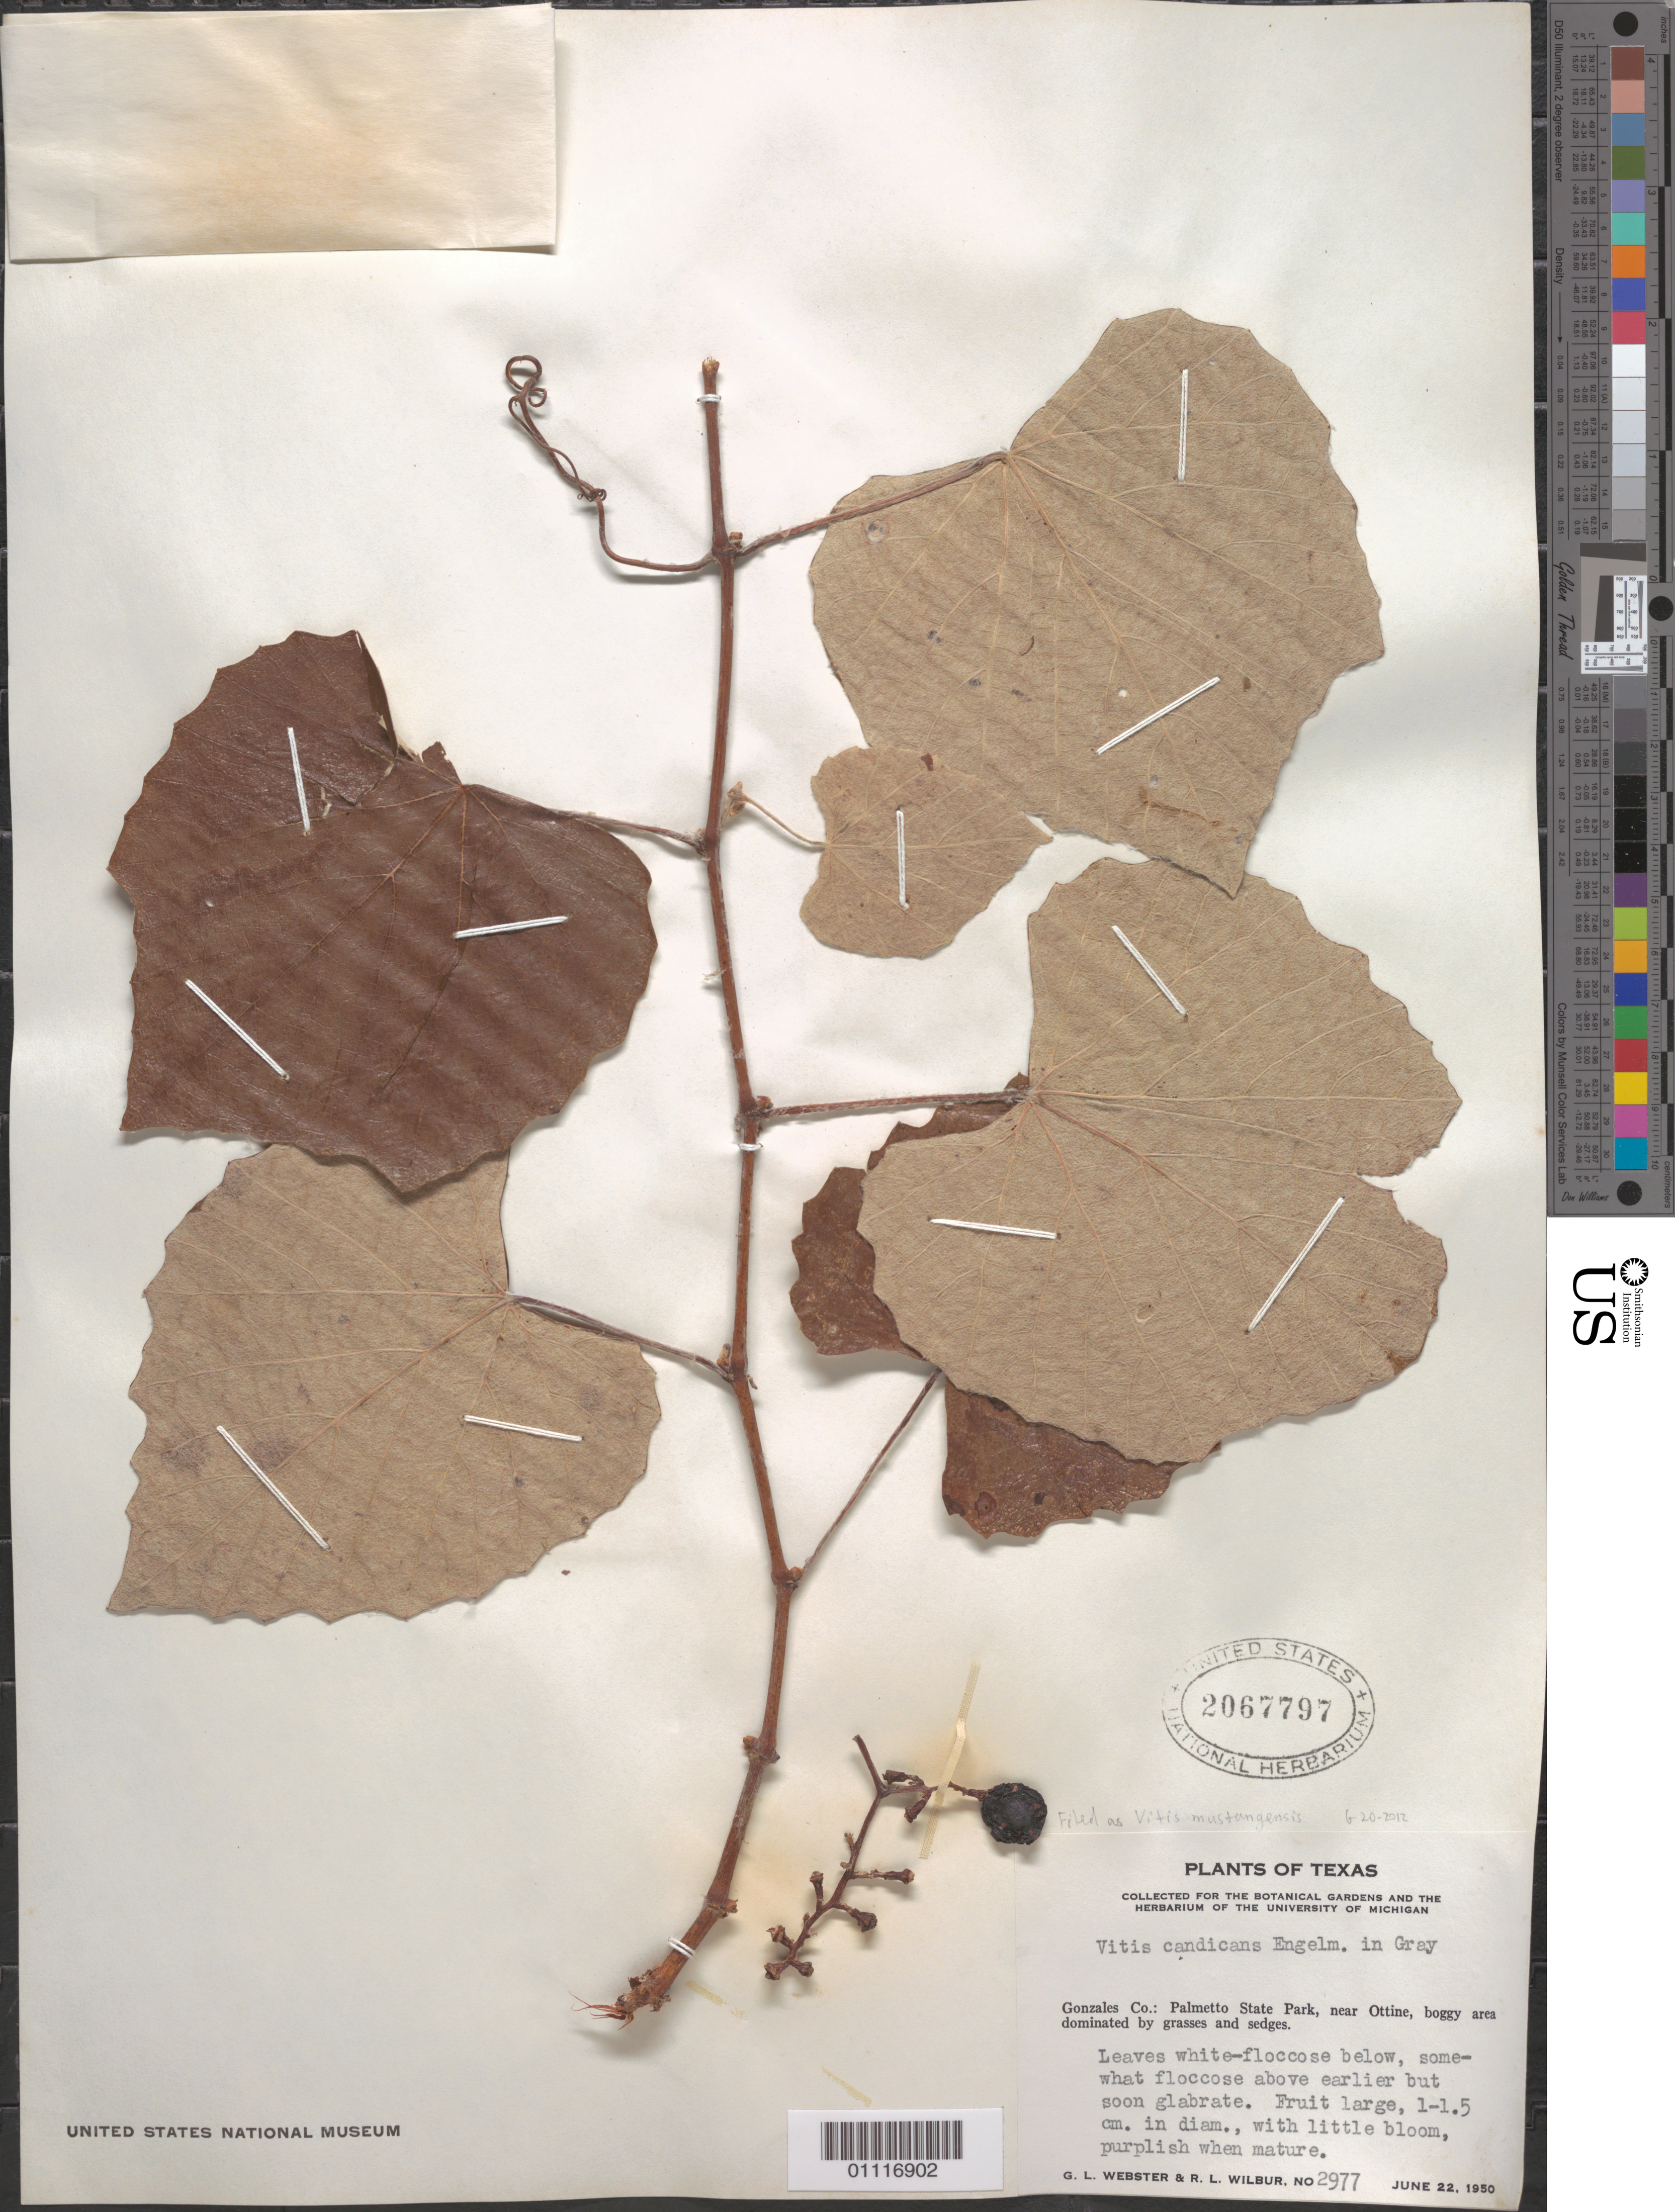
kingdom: Plantae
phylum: Tracheophyta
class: Magnoliopsida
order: Vitales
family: Vitaceae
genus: Vitis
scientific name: Vitis mustangensis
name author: Buckley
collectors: G. L. Webster & R. L. Wilbur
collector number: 2977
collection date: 1950-06-22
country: United States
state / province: Texas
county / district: Gonzales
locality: Palmetto State Park, near Ottine, boggy area domianted by grasses and seges.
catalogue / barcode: US 2067797